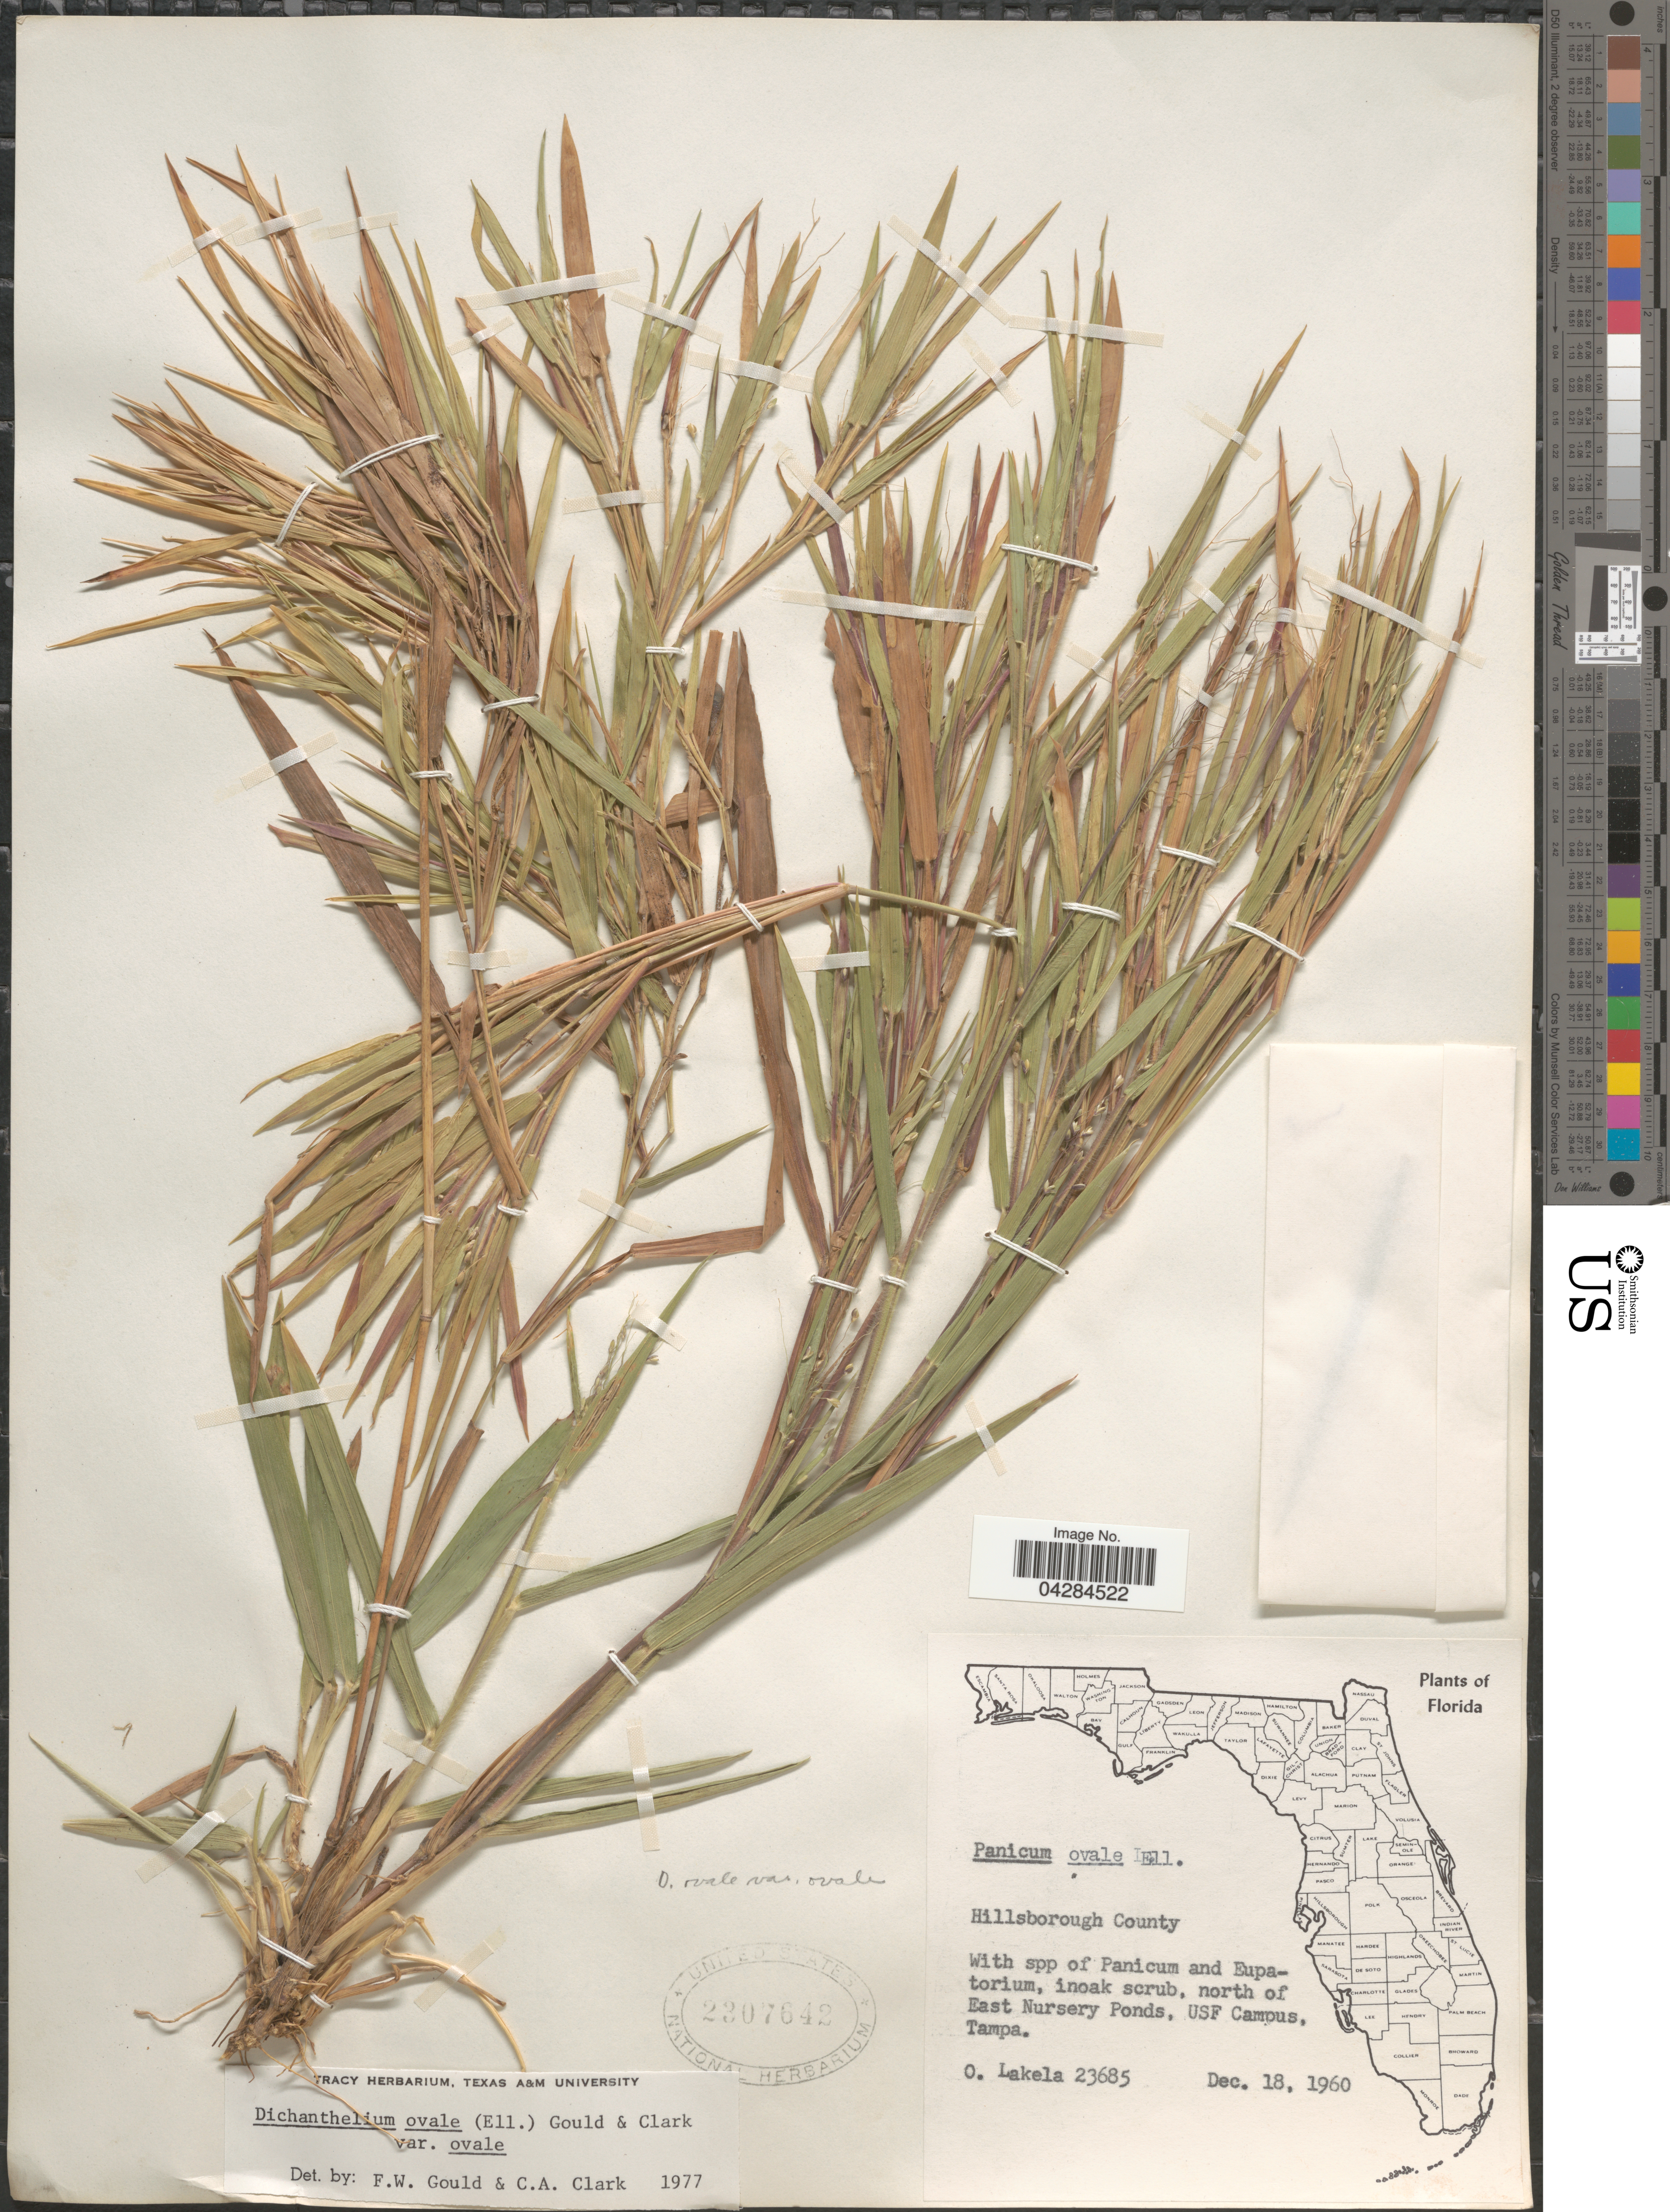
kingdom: Plantae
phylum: Tracheophyta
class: Liliopsida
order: Poales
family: Poaceae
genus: Dichanthelium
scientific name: Dichanthelium ovale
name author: (Elliott) Gould & C.A. Clark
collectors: O. Lakela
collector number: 23685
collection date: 1960-12-18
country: United States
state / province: Florida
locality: Hillsborough County. North of East Nursery Ponds, USF Campus, Tampa.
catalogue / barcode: US 2307642